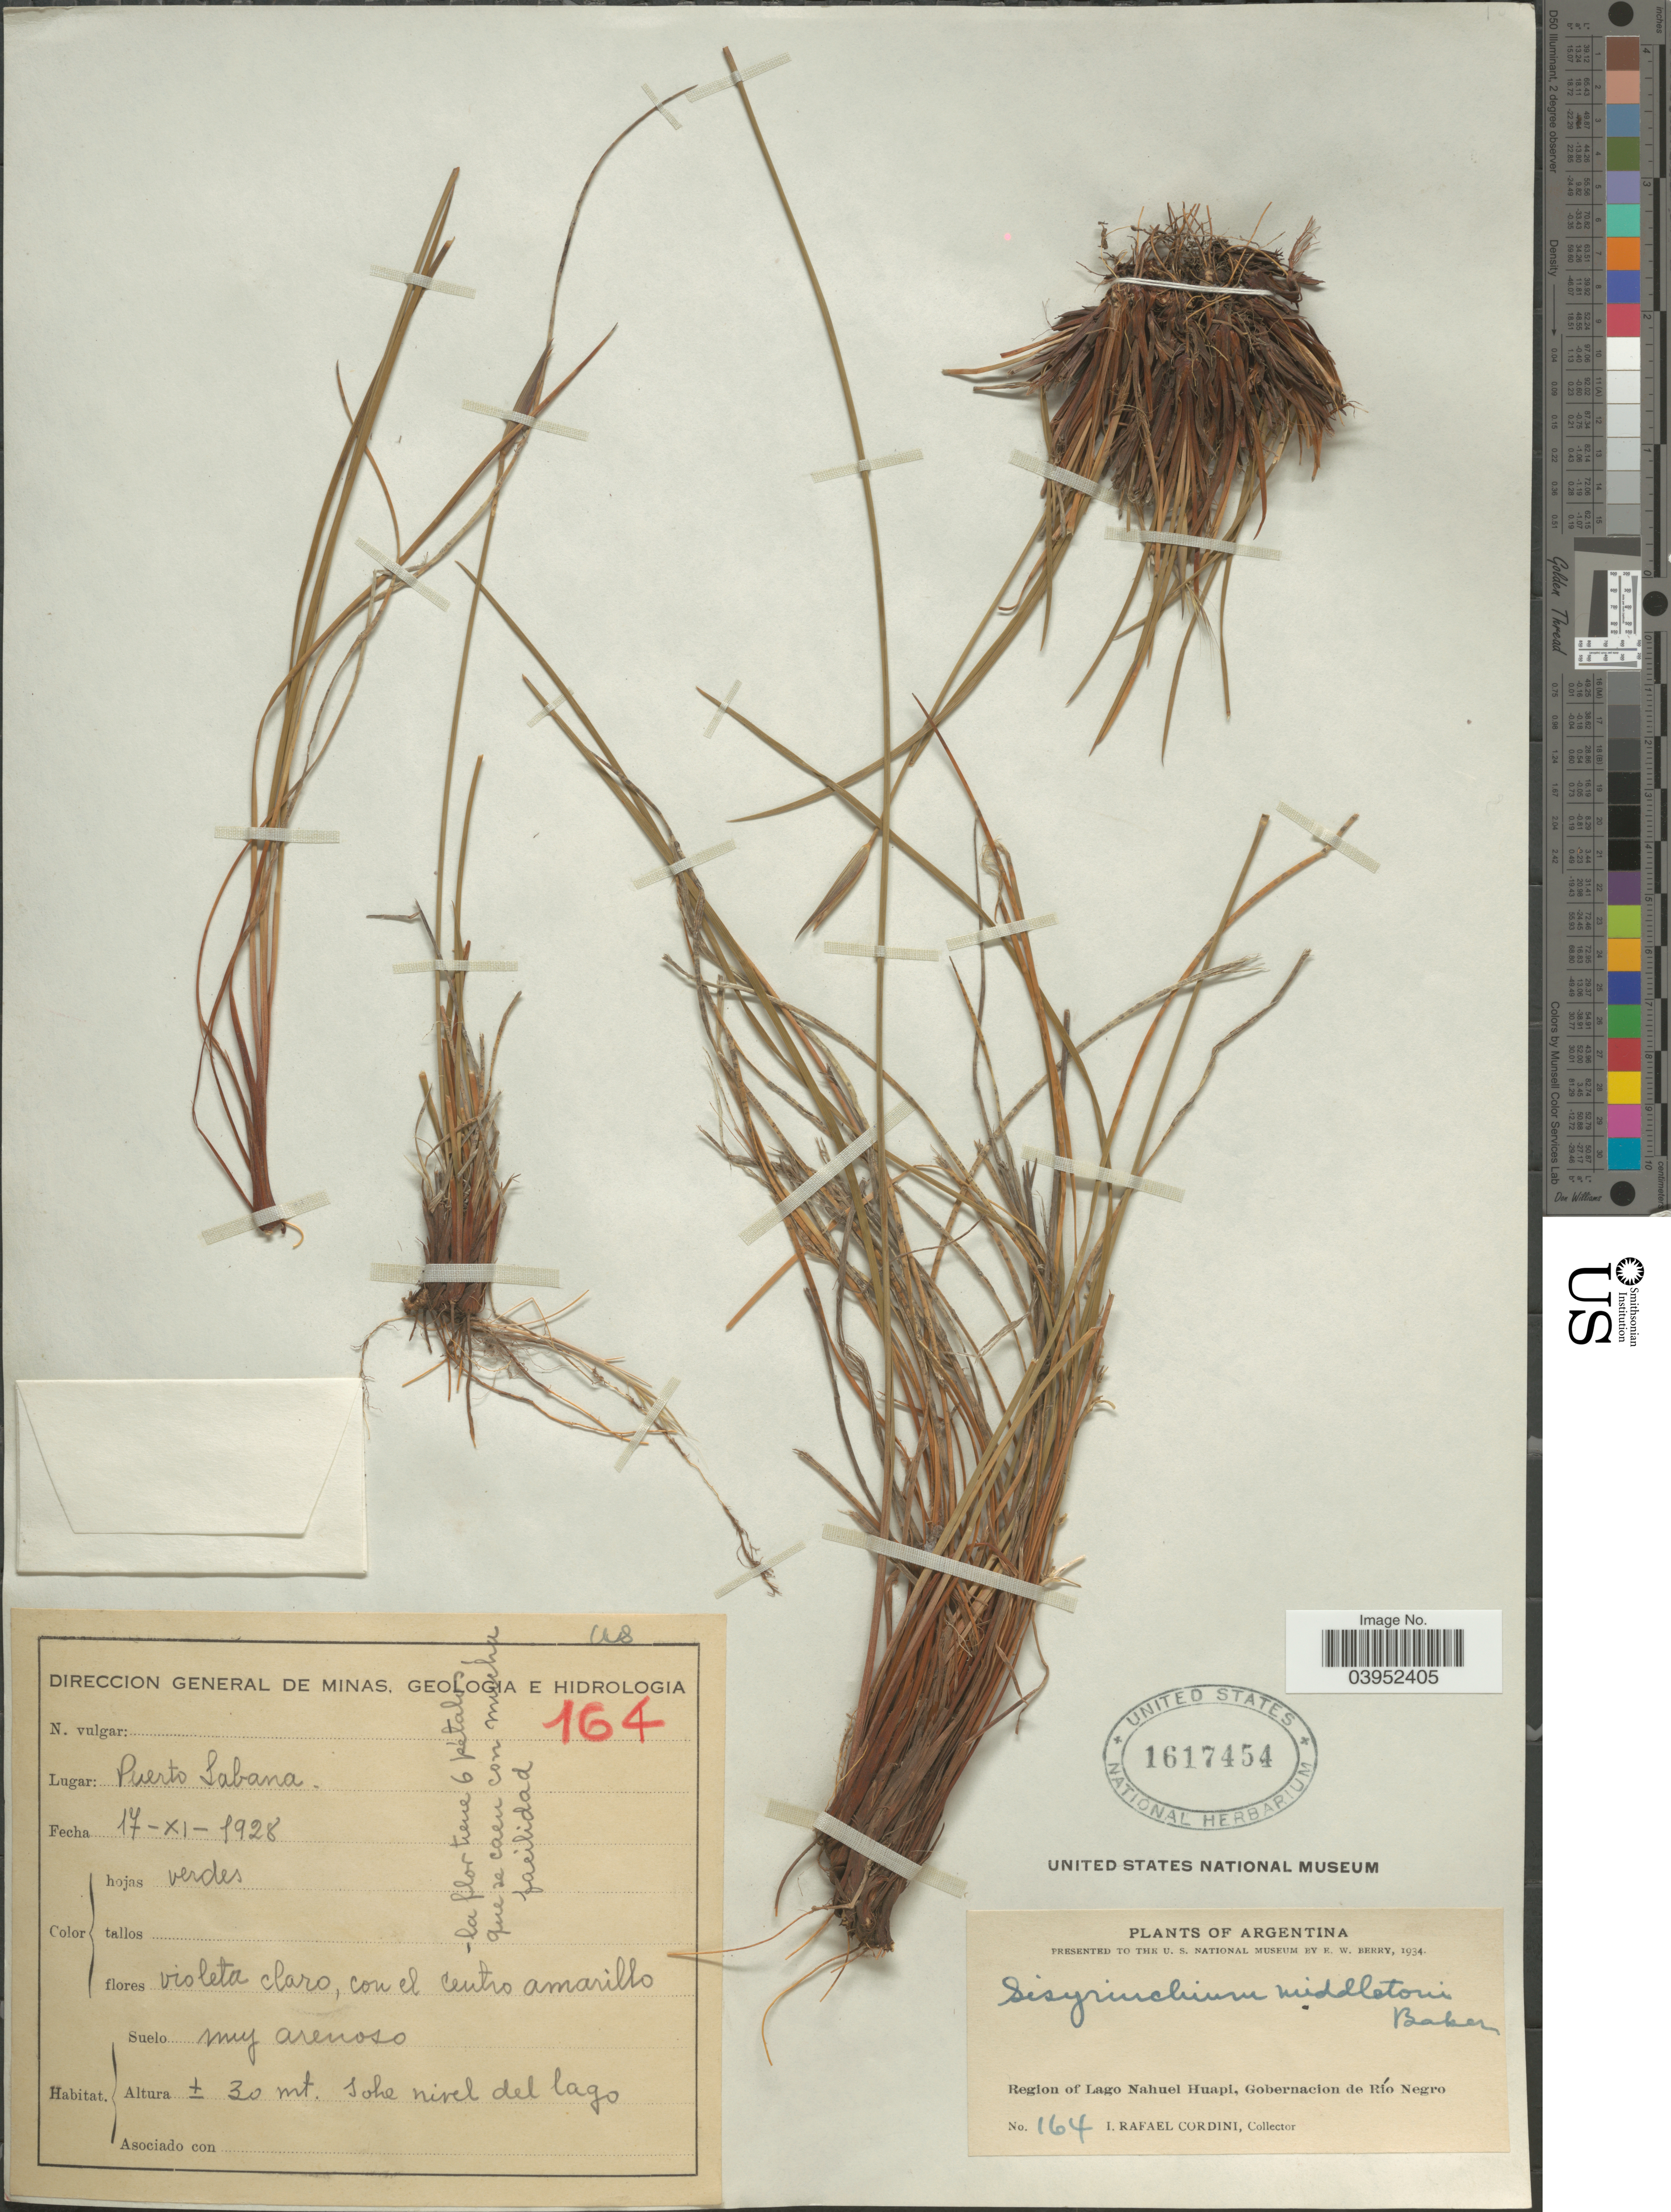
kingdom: Plantae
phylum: Tracheophyta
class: Liliopsida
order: Asparagales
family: Iridaceae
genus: Sisyrinchium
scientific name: Sisyrinchium middletonii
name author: Baker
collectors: I. Cordini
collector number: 164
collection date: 1928-11-17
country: Argentina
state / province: Rio Negro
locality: Puerto Sabana. Region of Lago Nahuel Huapi, Gobernacin de Río Negro.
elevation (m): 30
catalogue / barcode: US 1617454